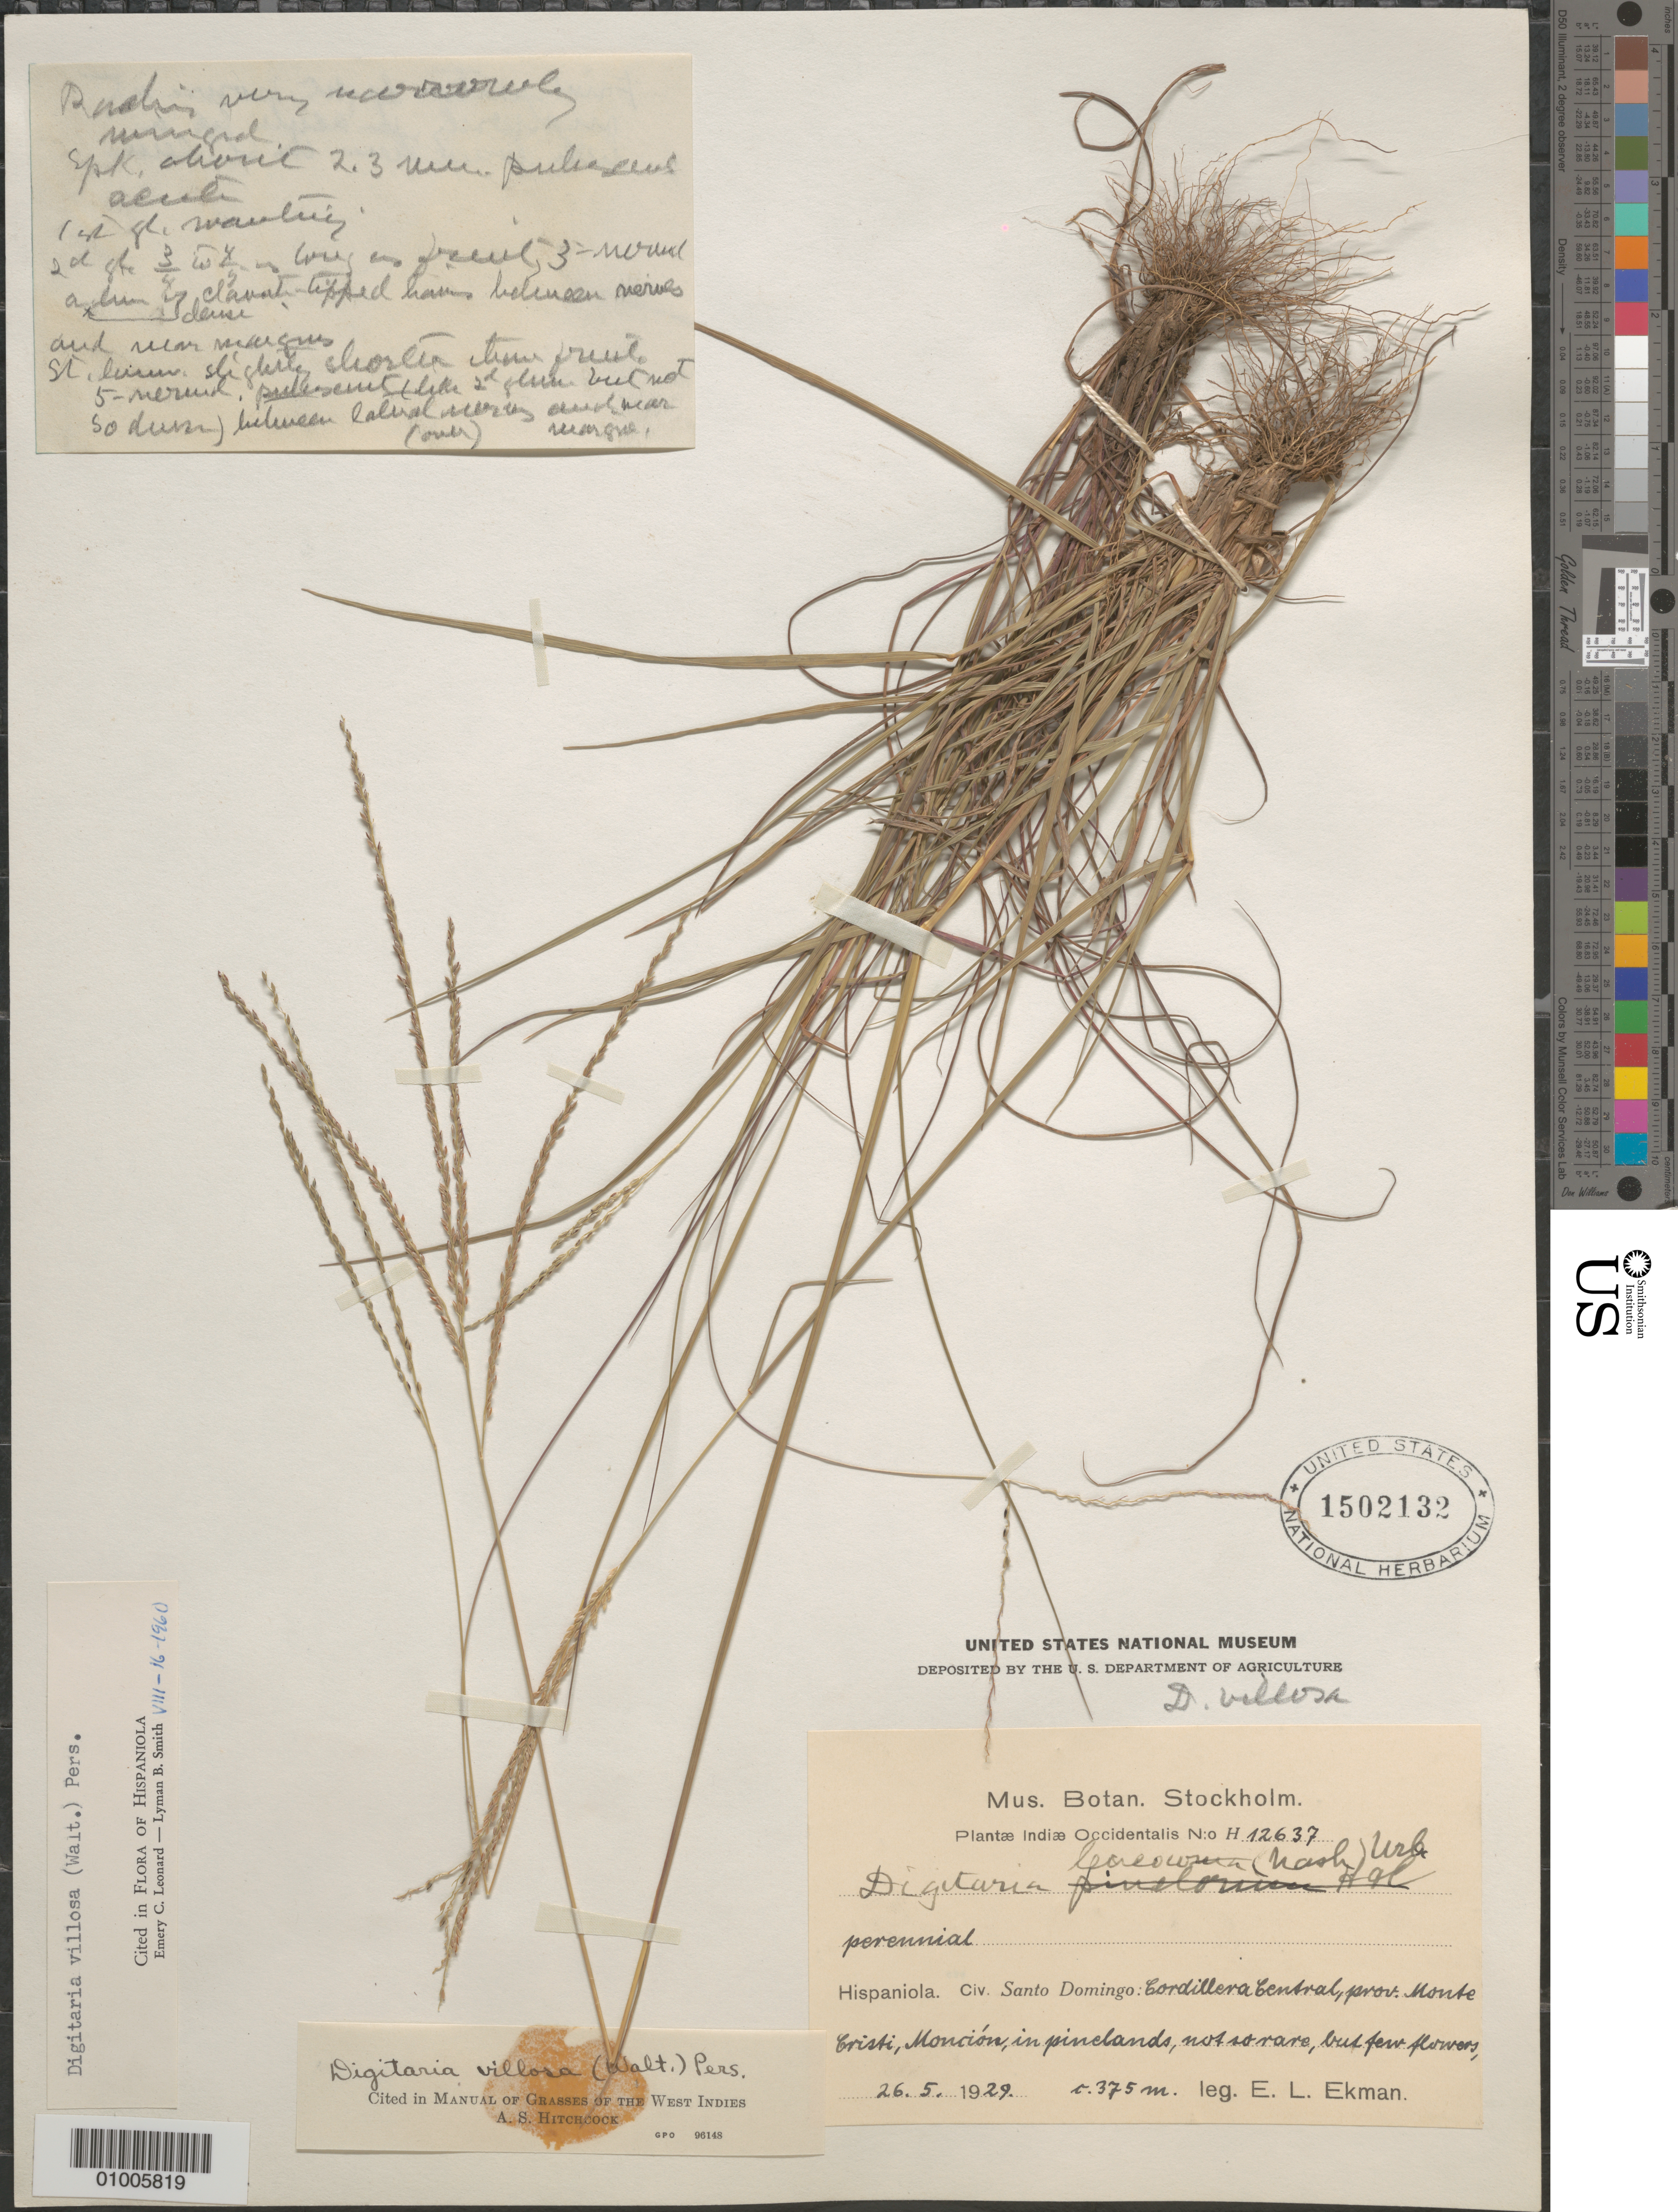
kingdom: Plantae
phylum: Tracheophyta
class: Liliopsida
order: Poales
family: Poaceae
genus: Digitaria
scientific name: Digitaria villosa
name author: (Walter) Pers.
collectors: E. L. Ekman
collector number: H 12637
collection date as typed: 26 May 1929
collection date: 1929-05-26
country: Dominican Republic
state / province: Distrito Nacional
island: Hispaniola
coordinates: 0 N, 0 E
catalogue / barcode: US 1502132